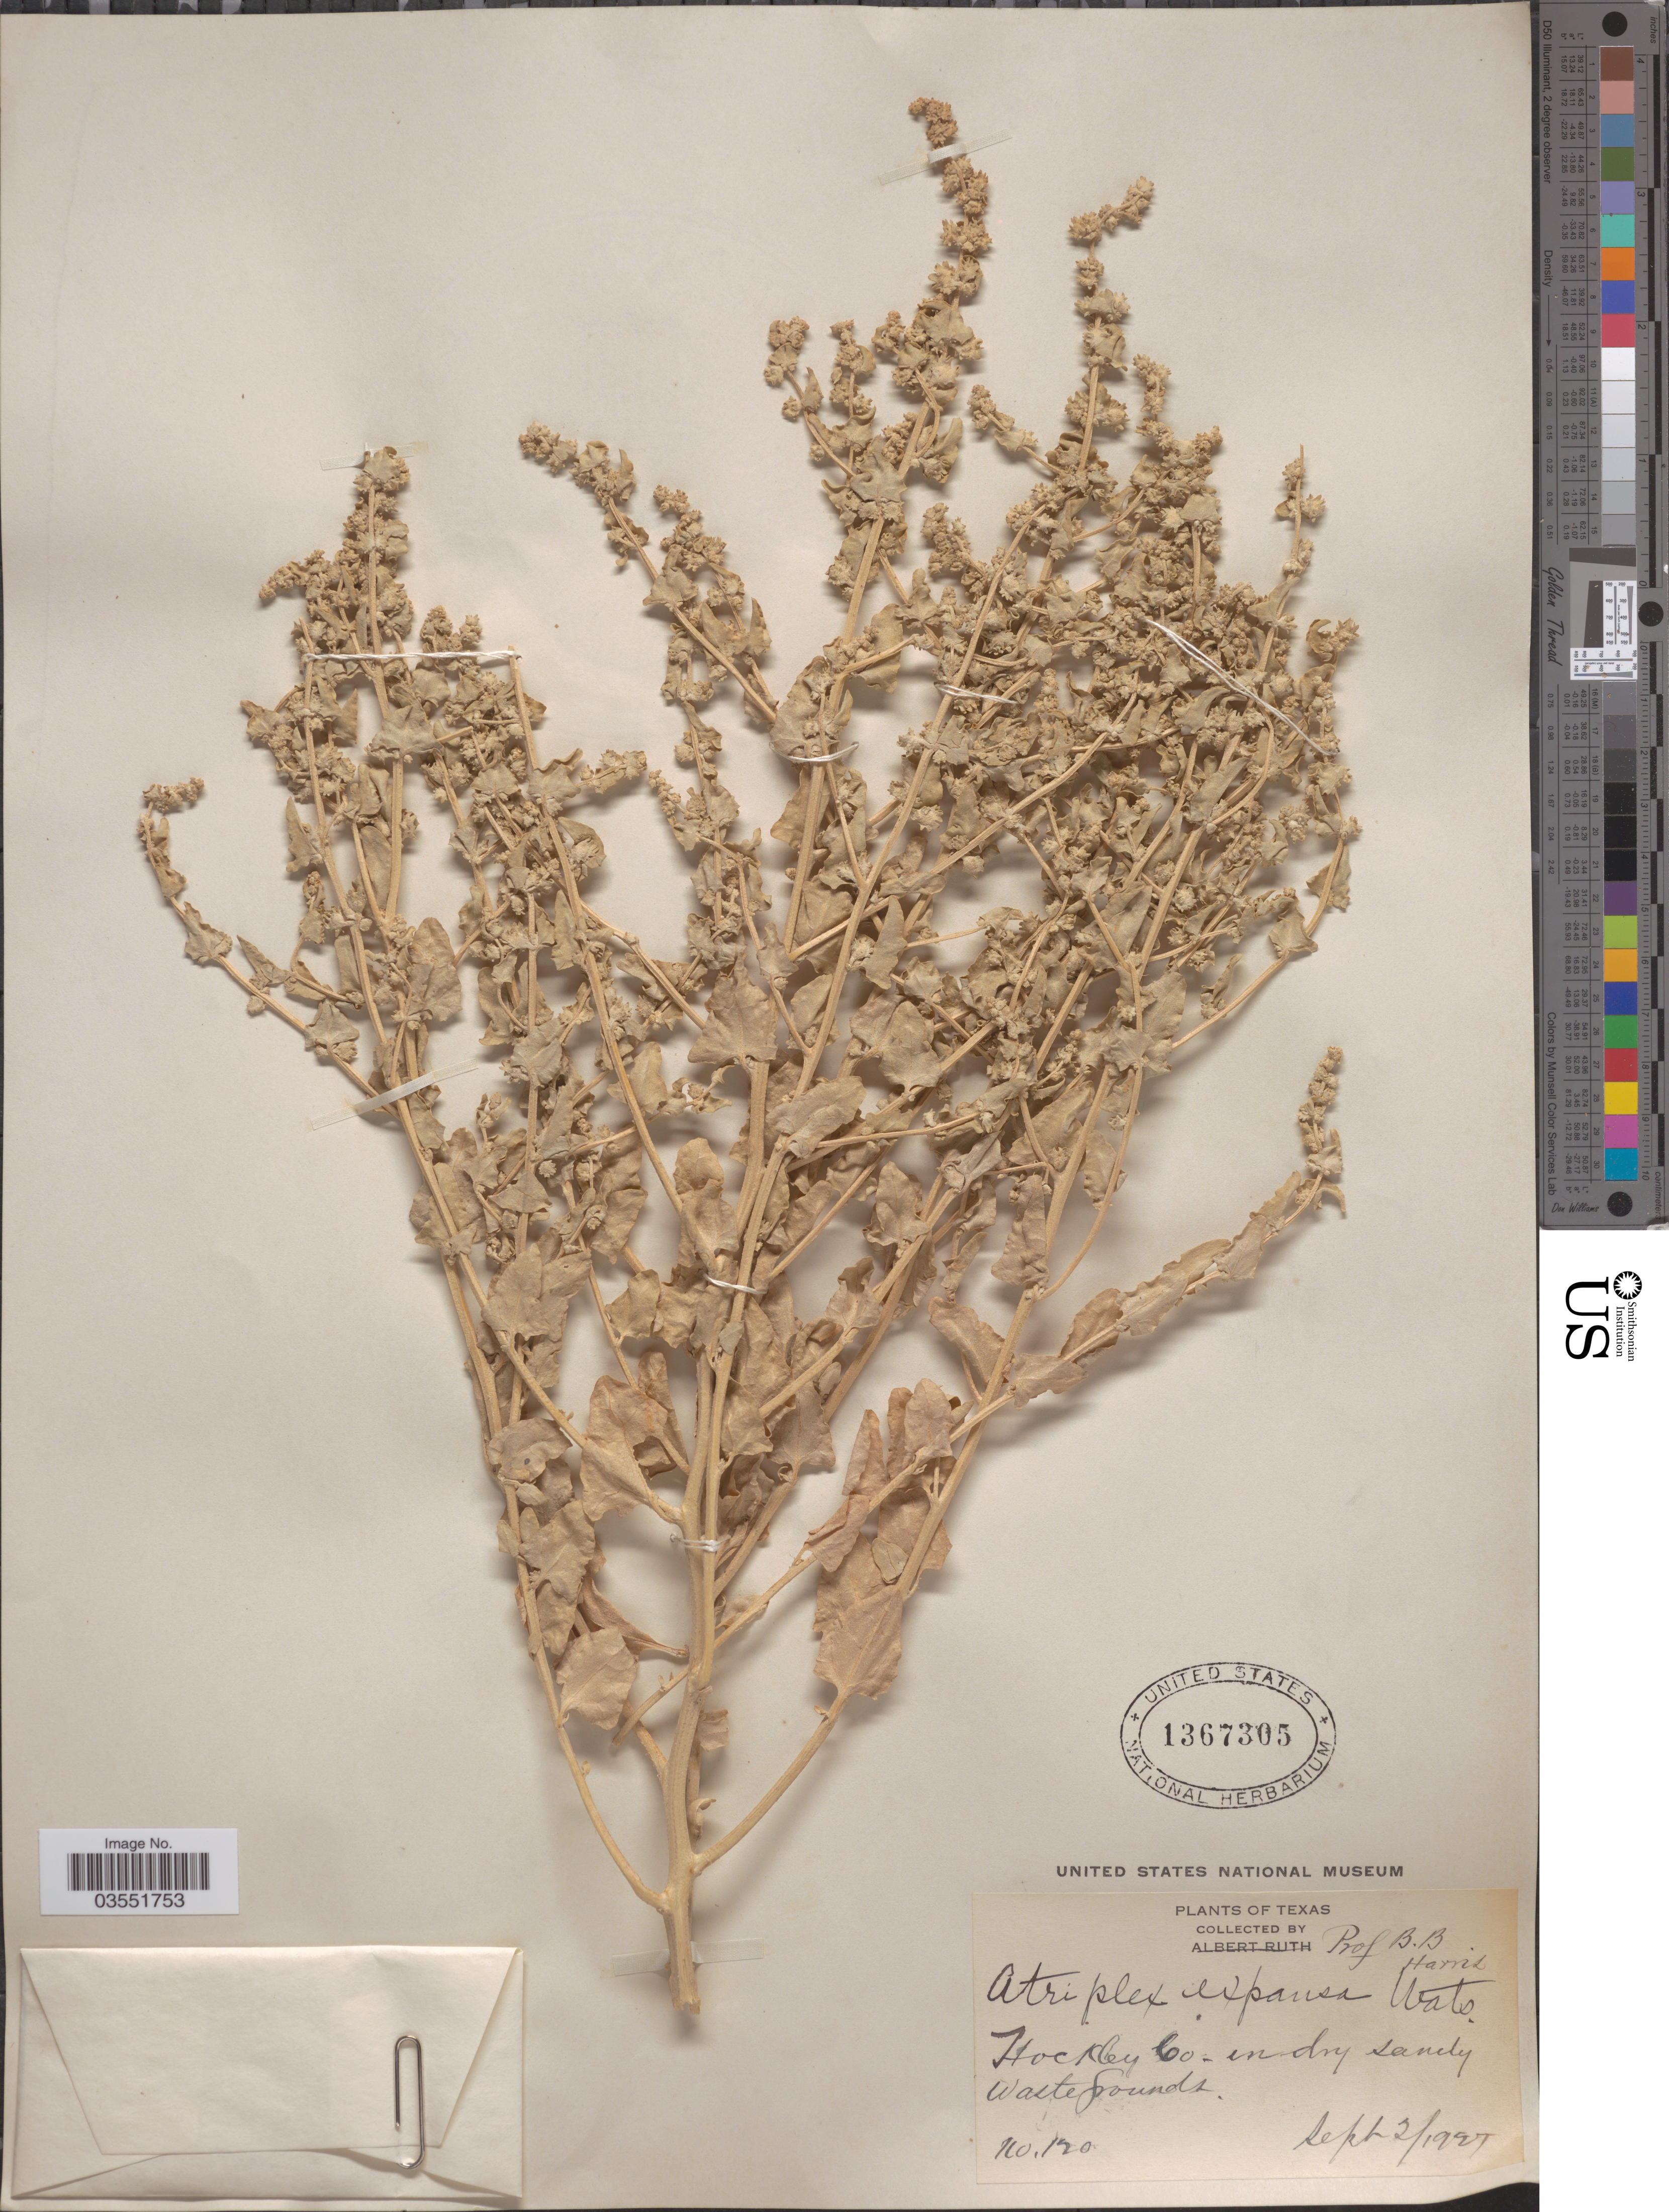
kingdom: Plantae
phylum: Tracheophyta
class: Magnoliopsida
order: Caryophyllales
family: Amaranthaceae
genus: Atriplex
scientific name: Atriplex expansa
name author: S. Watson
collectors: B. B. Harris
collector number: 120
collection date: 1927-09-02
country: United States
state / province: Texas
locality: Hockley Co.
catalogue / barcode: US 1367305